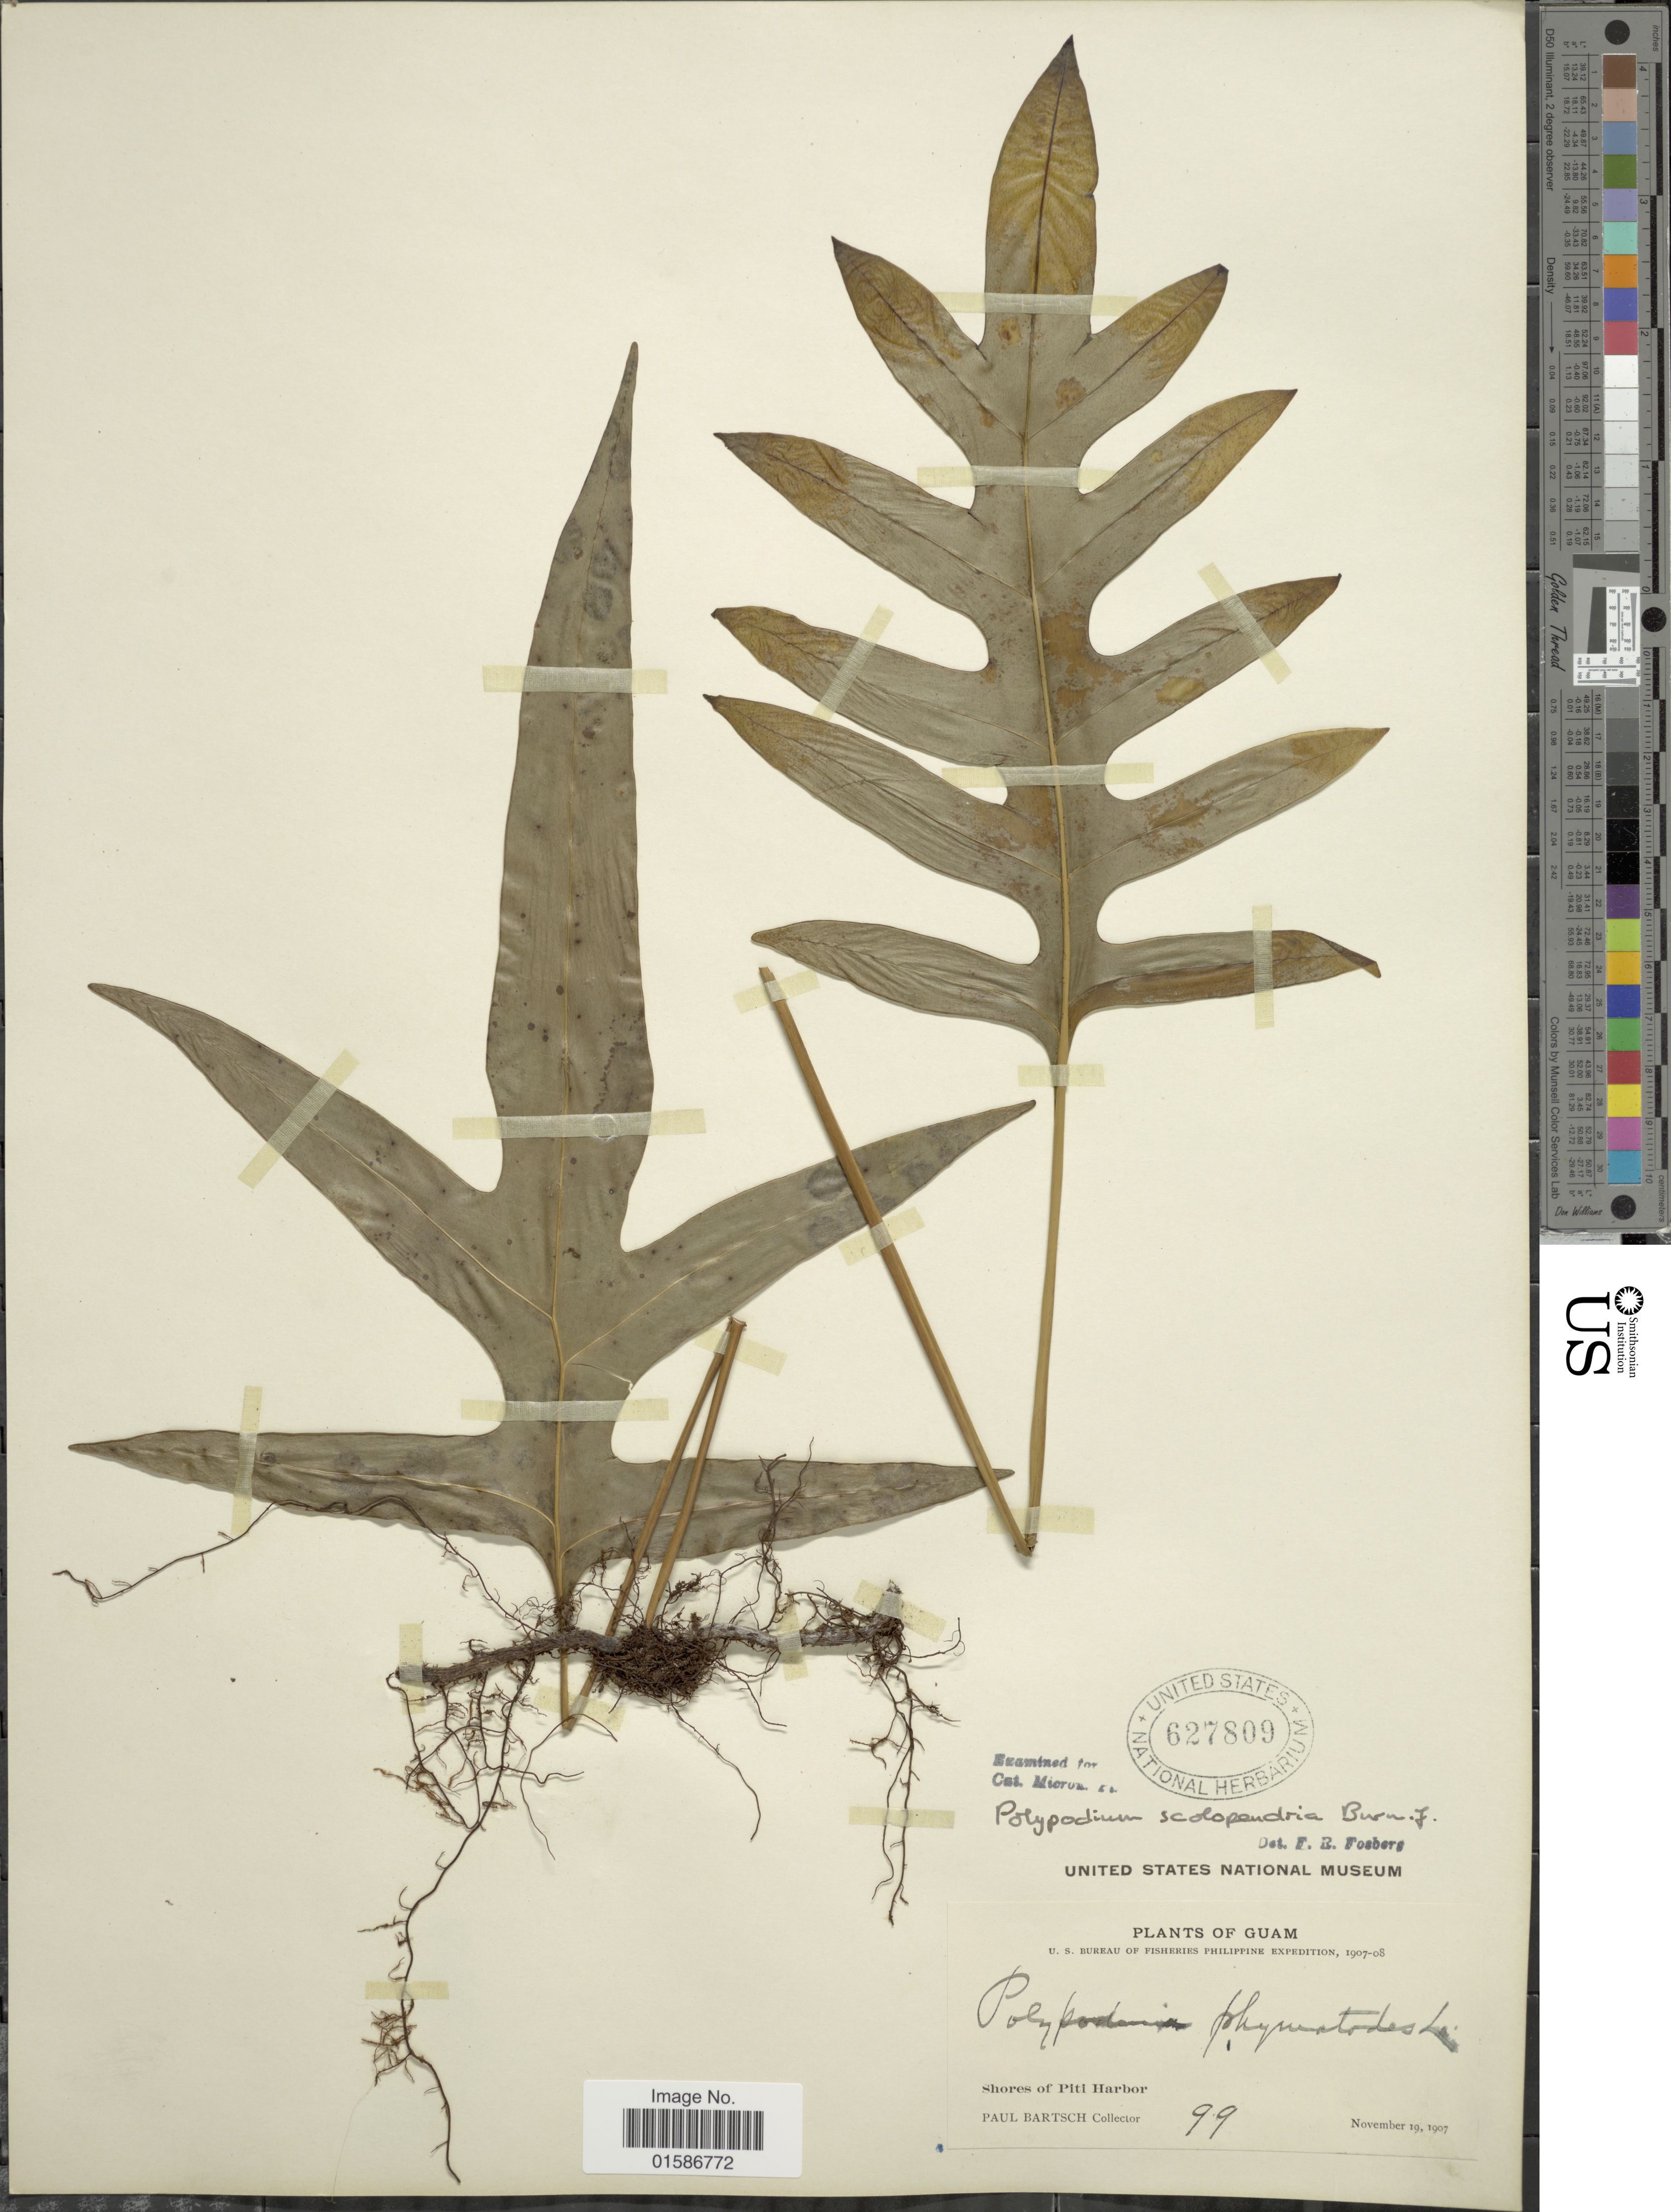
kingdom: Plantae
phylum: Tracheophyta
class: Polypodiopsida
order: Polypodiales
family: Polypodiaceae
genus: Microsorum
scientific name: Microsorum scolopendria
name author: (Burm. f.) Copel.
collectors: P. Bartsch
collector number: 99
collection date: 1907-11-19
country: Guam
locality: Shores of Piti Harbor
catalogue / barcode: US 627809